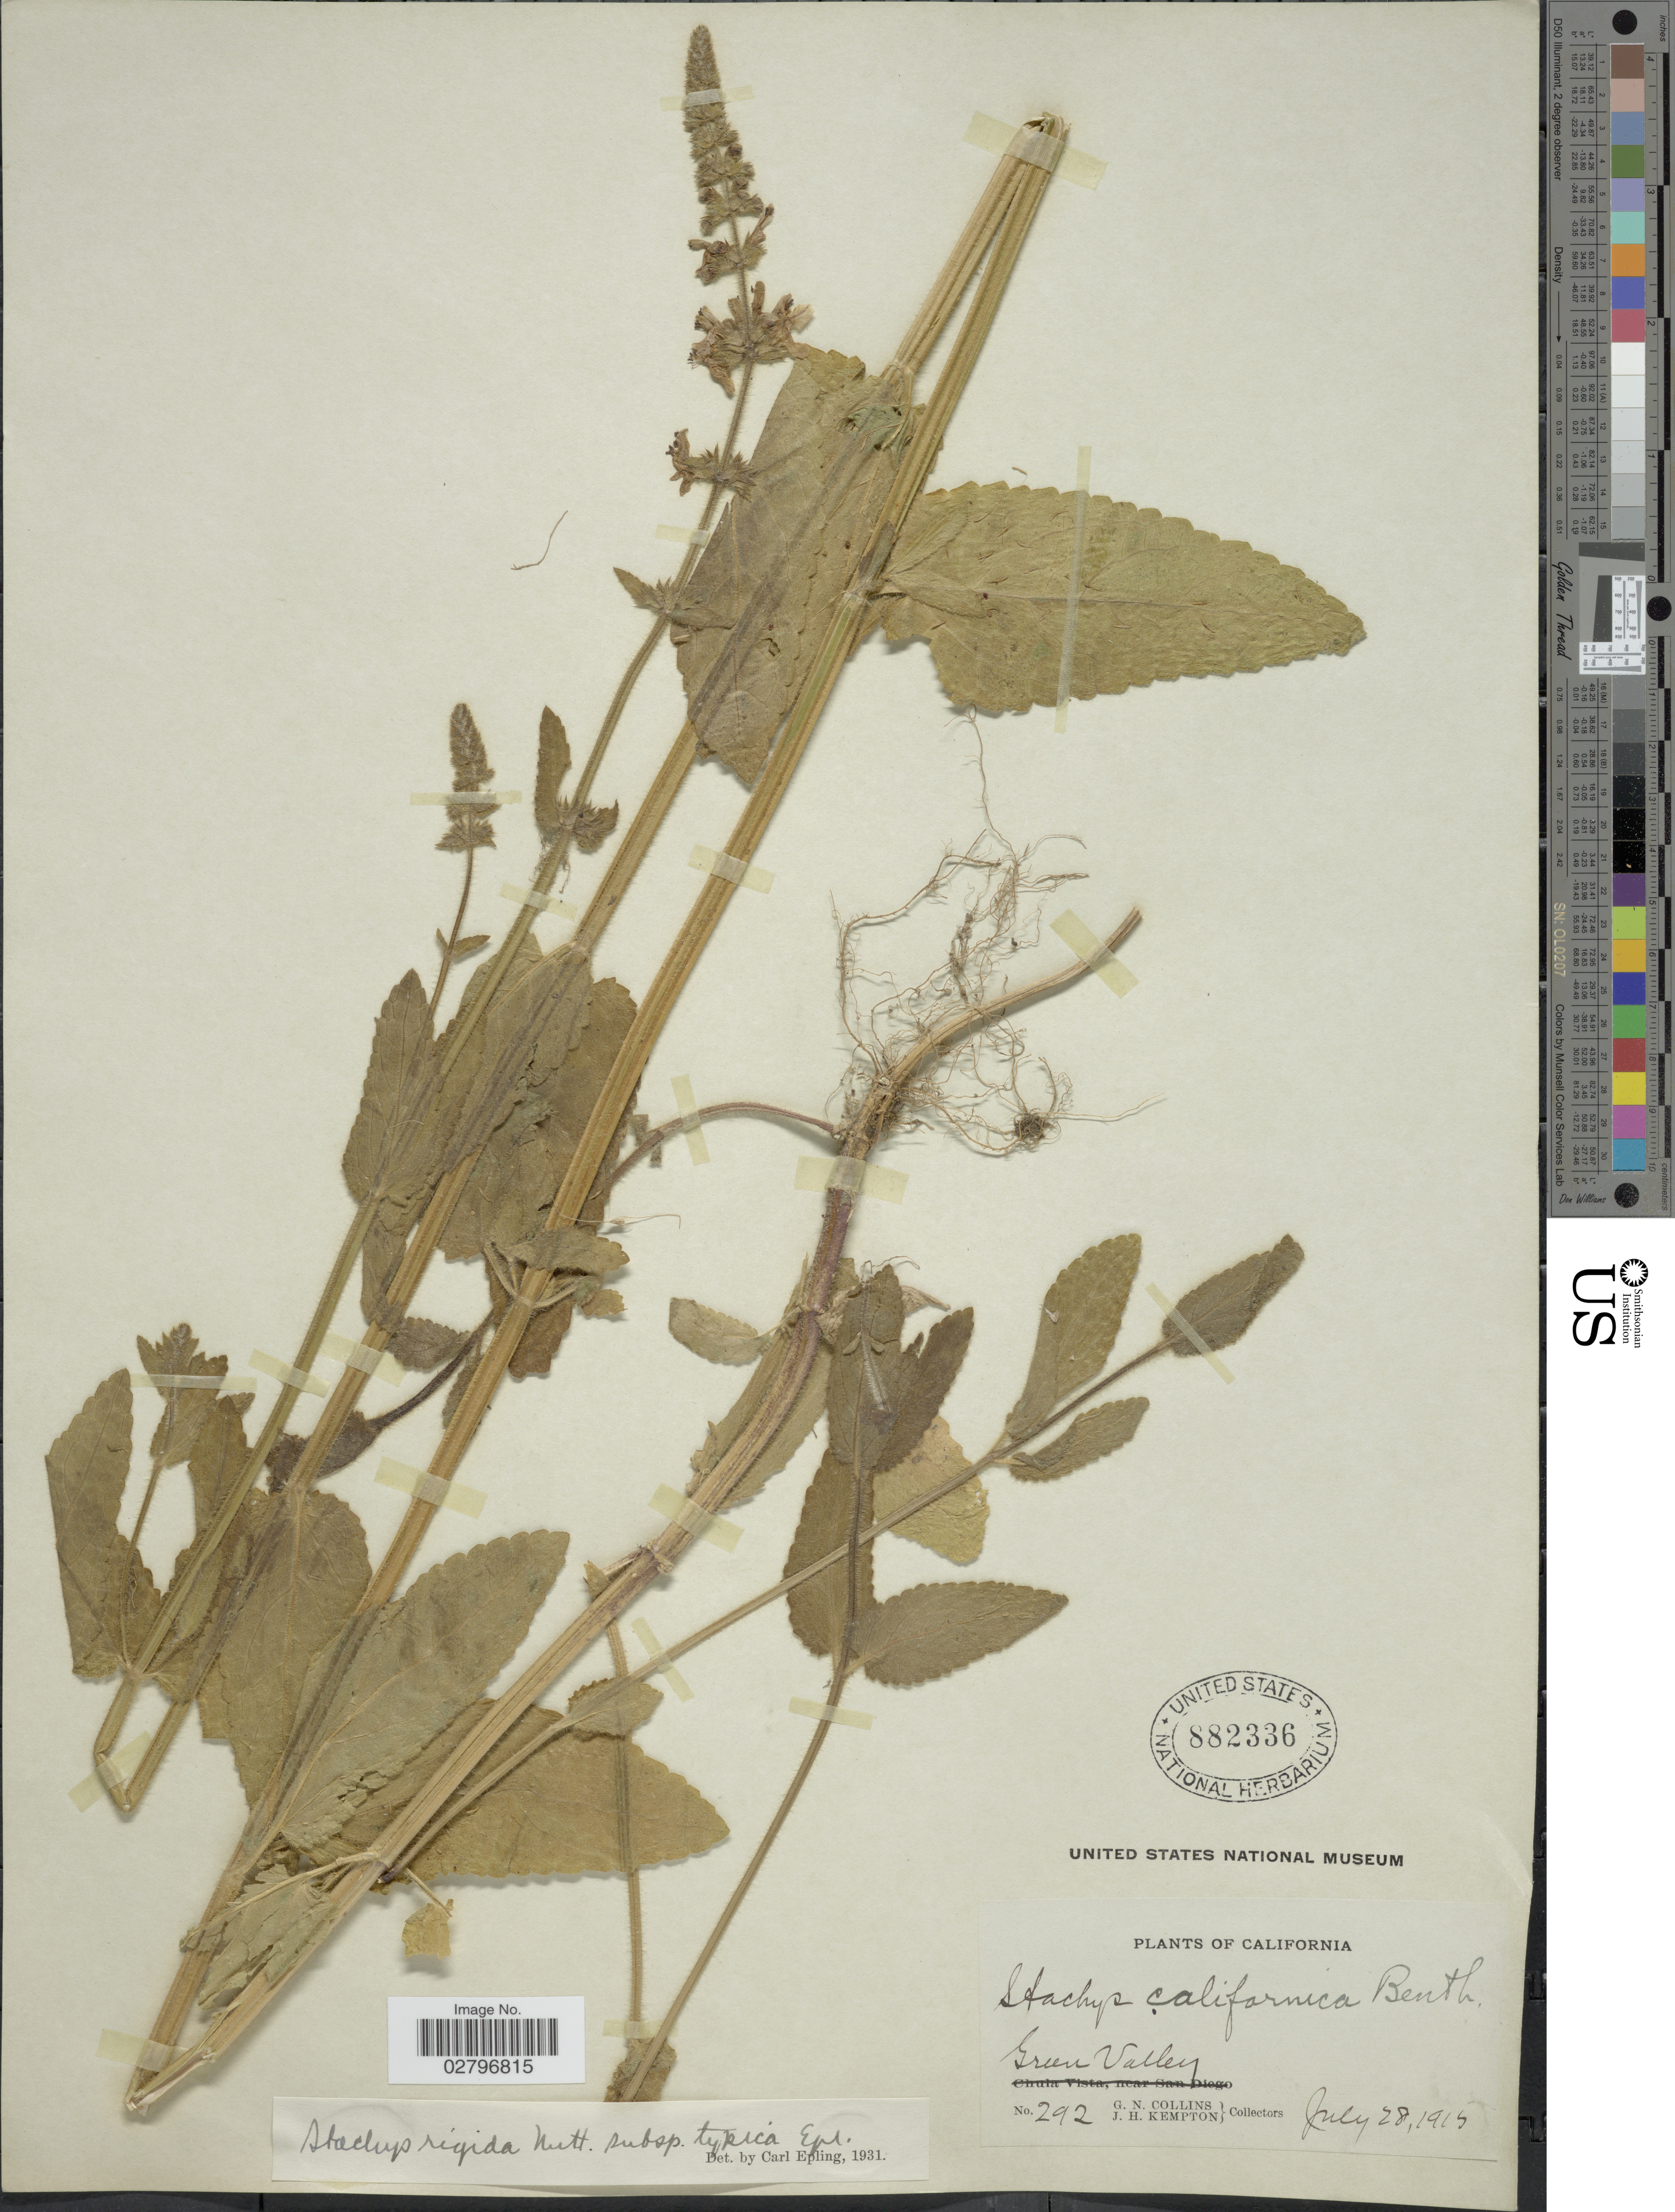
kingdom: Plantae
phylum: Tracheophyta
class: Magnoliopsida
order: Lamiales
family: Lamiaceae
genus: Stachys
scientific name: Stachys rigida subsp. typica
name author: Epling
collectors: G. Collins & J. H. Kempton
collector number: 292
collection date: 1915-07-28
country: United States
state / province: California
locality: Green Valley.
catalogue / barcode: US 882336